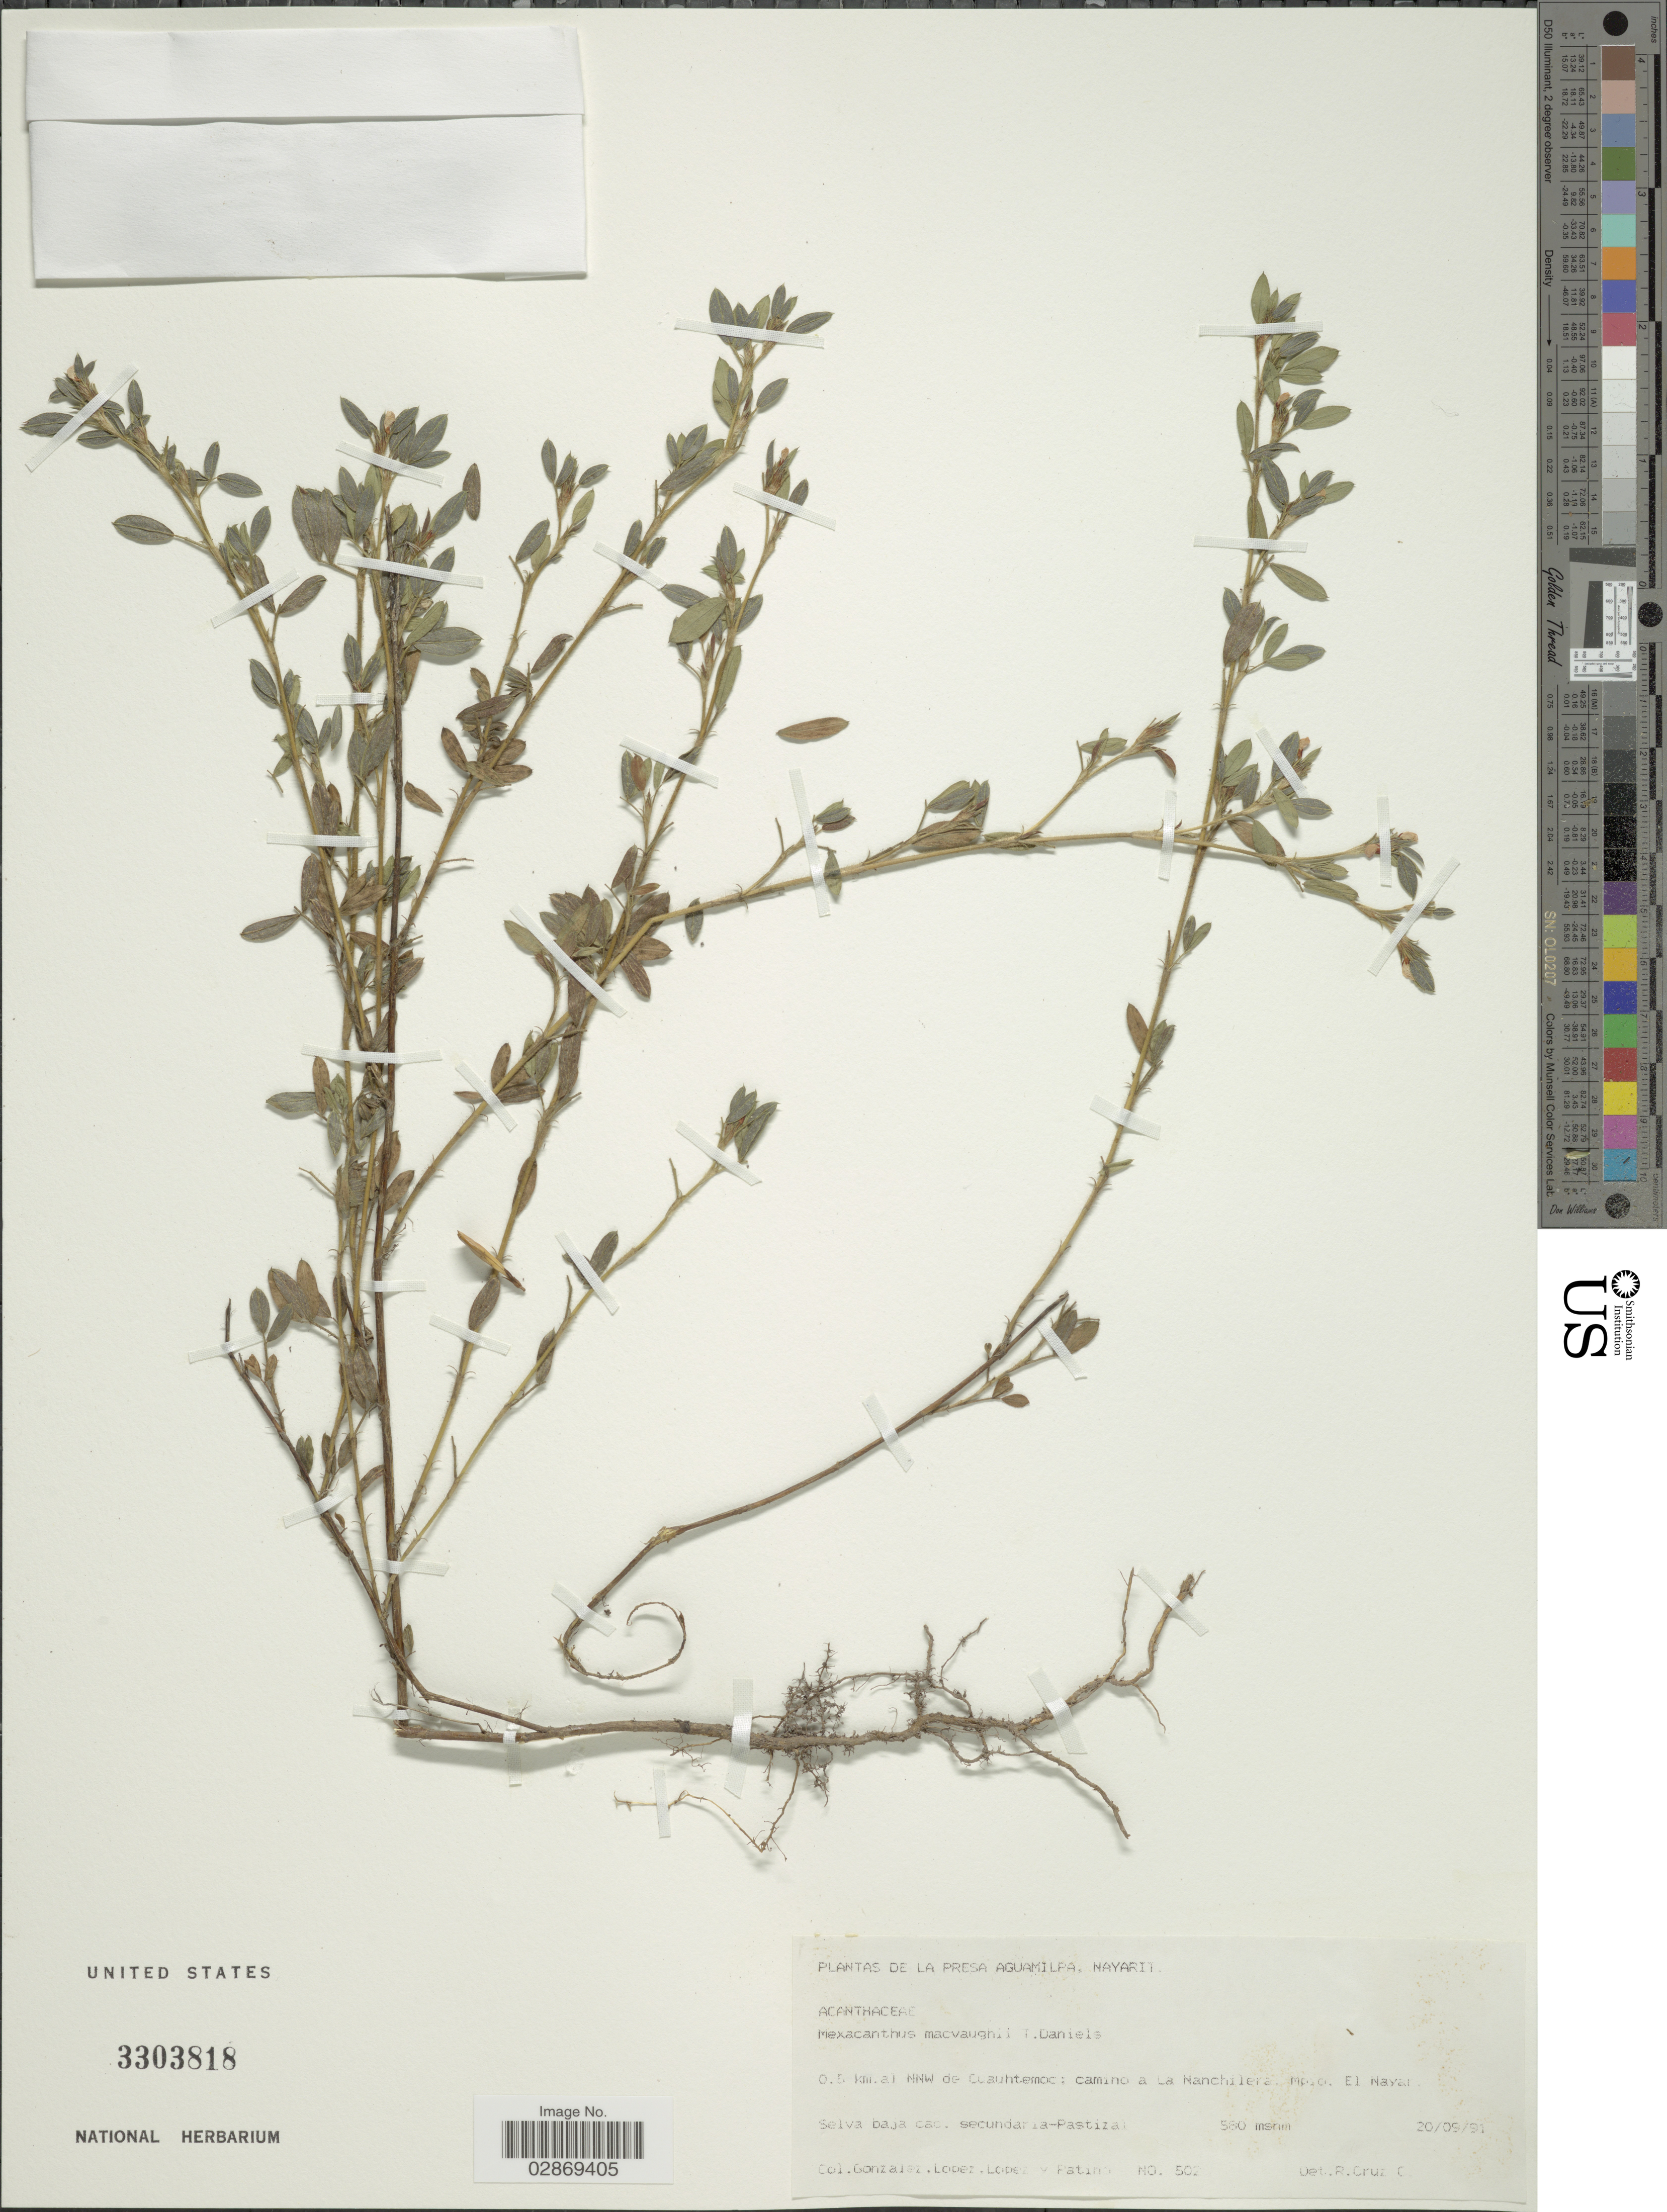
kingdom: Plantae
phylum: Tracheophyta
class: Magnoliopsida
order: Lamiales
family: Acanthaceae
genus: Mexacanthus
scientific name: Mexacanthus mcvaughii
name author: T.F. Daniel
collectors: Gonzalez, Lopez, Lopez & -. Patino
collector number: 502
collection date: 1991-09-20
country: Mexico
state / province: Nayarit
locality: De La Presa Aguamilpa, Nayarit, 0.5 km. al NNW de Cuauhtemac: camino de La Nanchilera, Mpio. El Nayar.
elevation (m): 580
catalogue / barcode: US 3303818